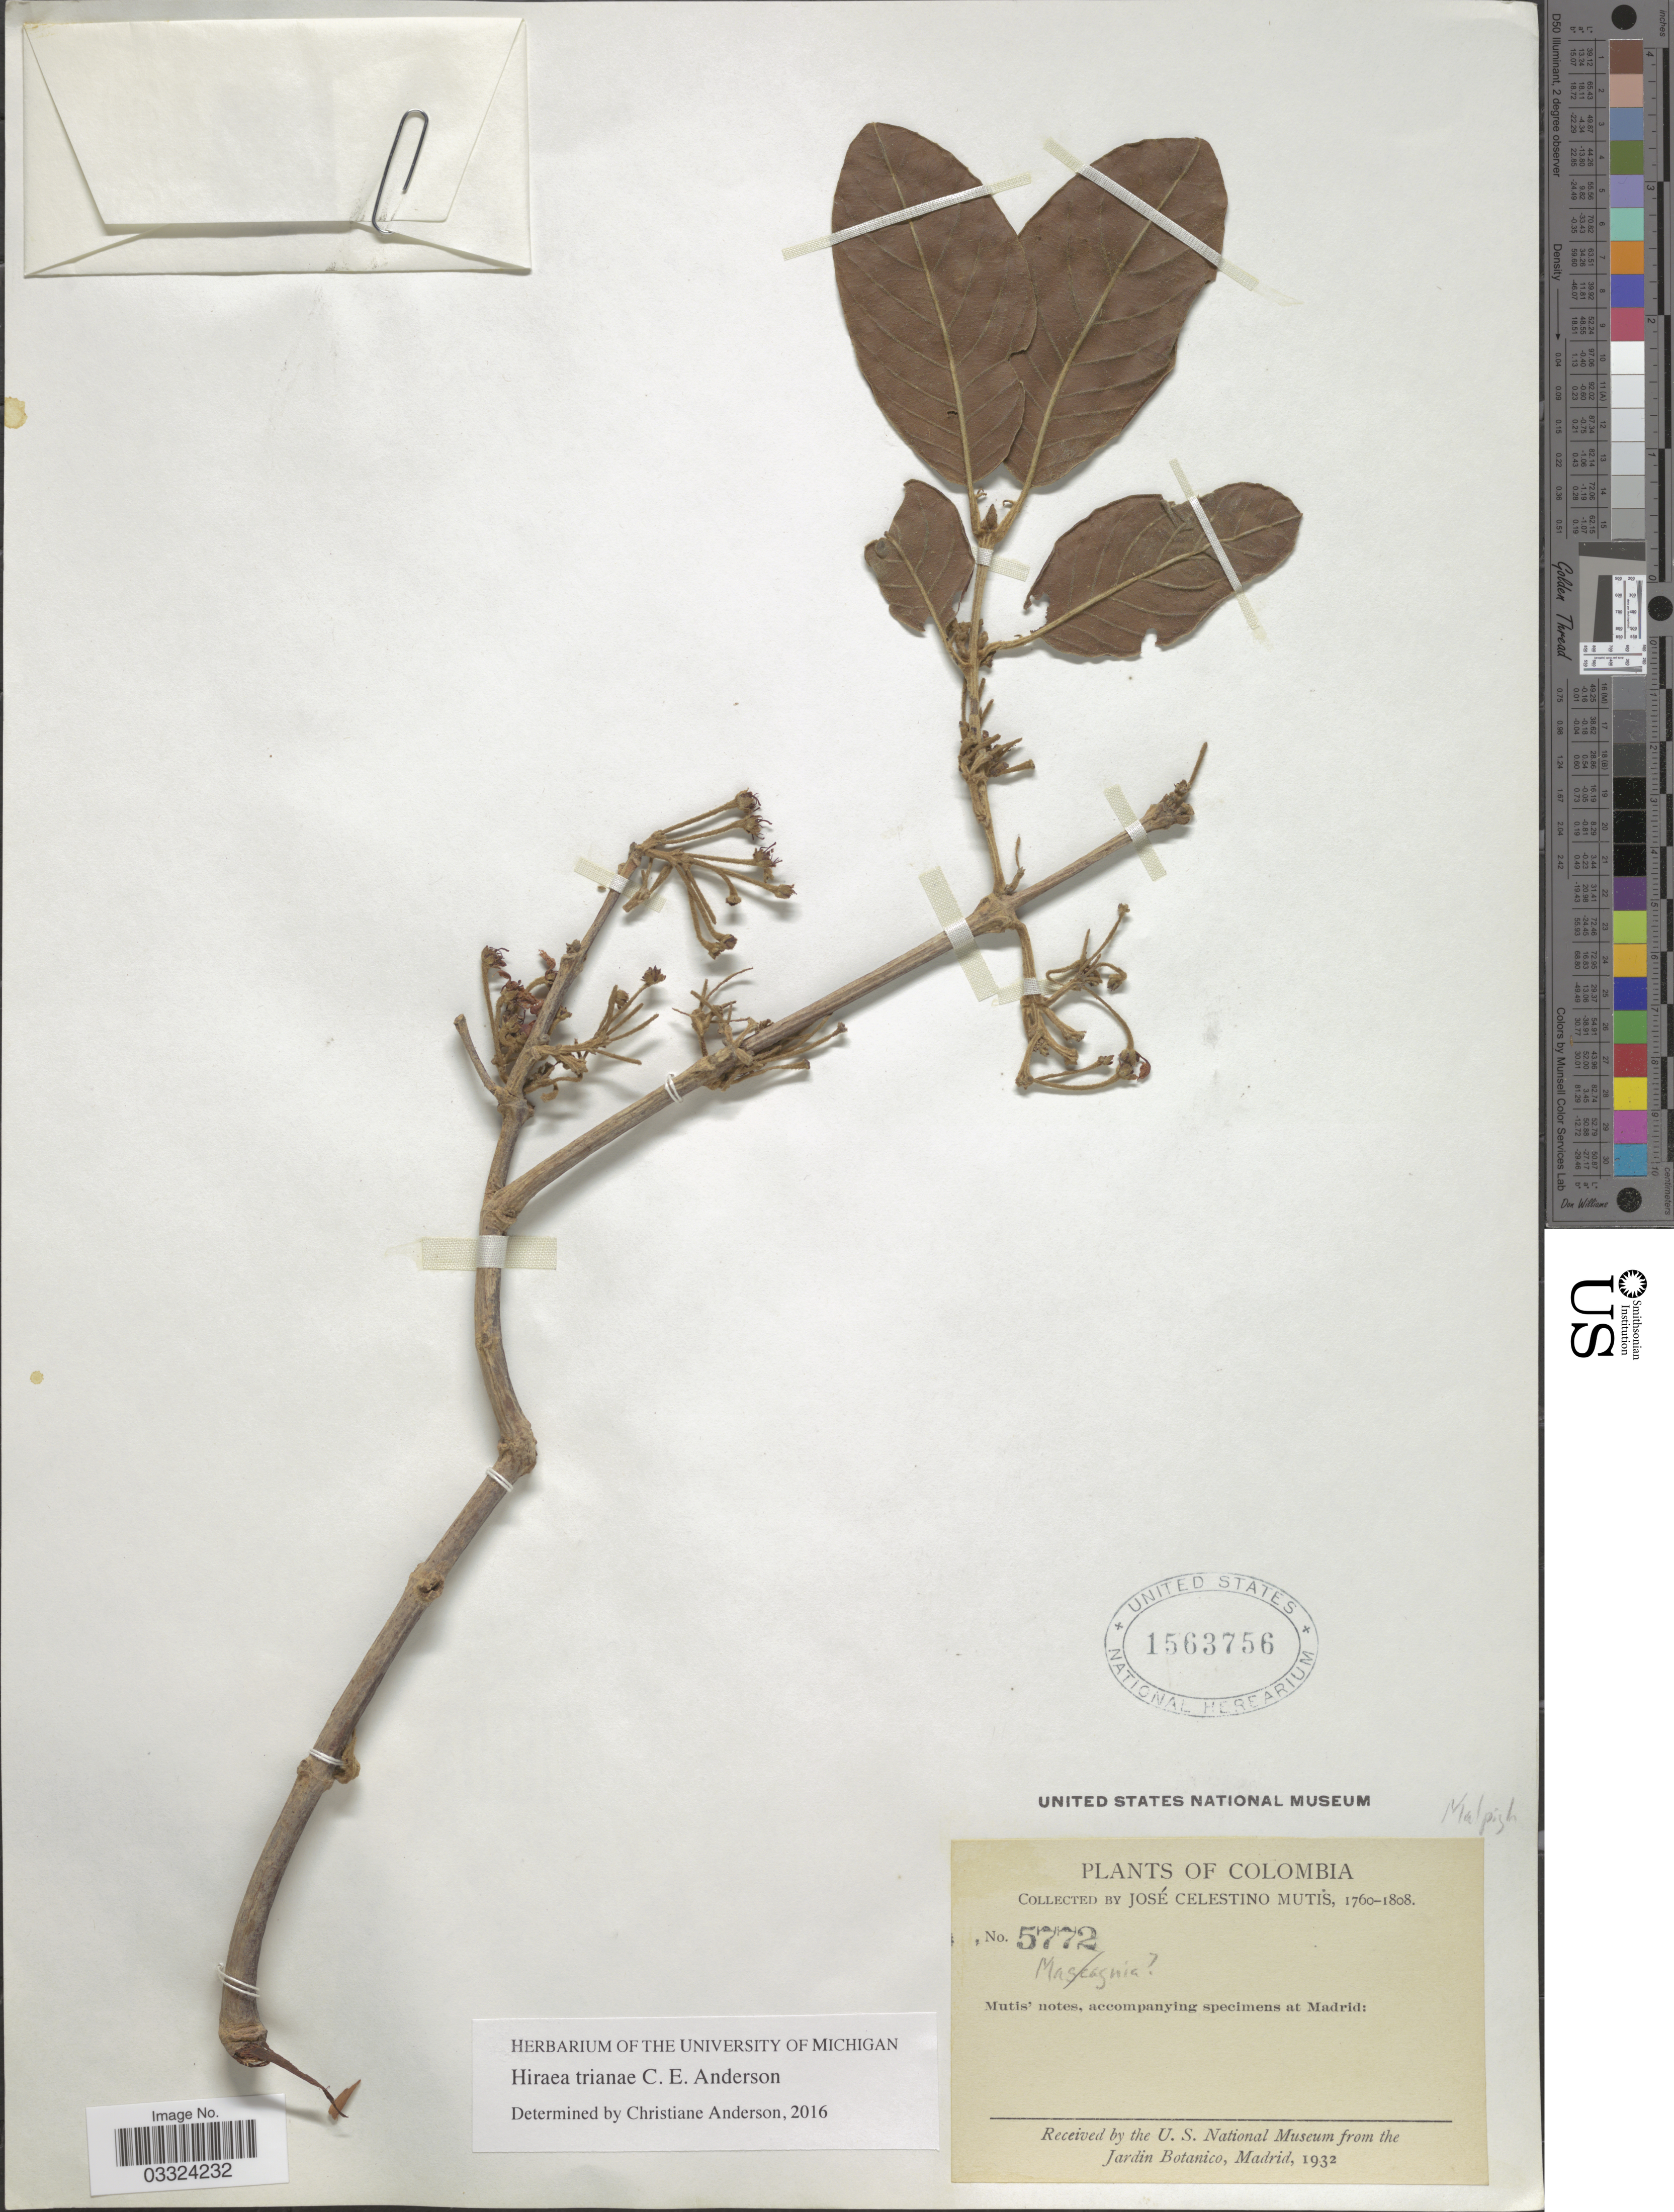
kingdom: Plantae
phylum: Tracheophyta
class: Magnoliopsida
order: Malpighiales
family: Malpighiaceae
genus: Hiraea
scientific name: Hiraea trianae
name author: C.E. Anderson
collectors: J. C. B. Mutis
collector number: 5772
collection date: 1760/1808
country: Colombia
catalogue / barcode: US 1563756